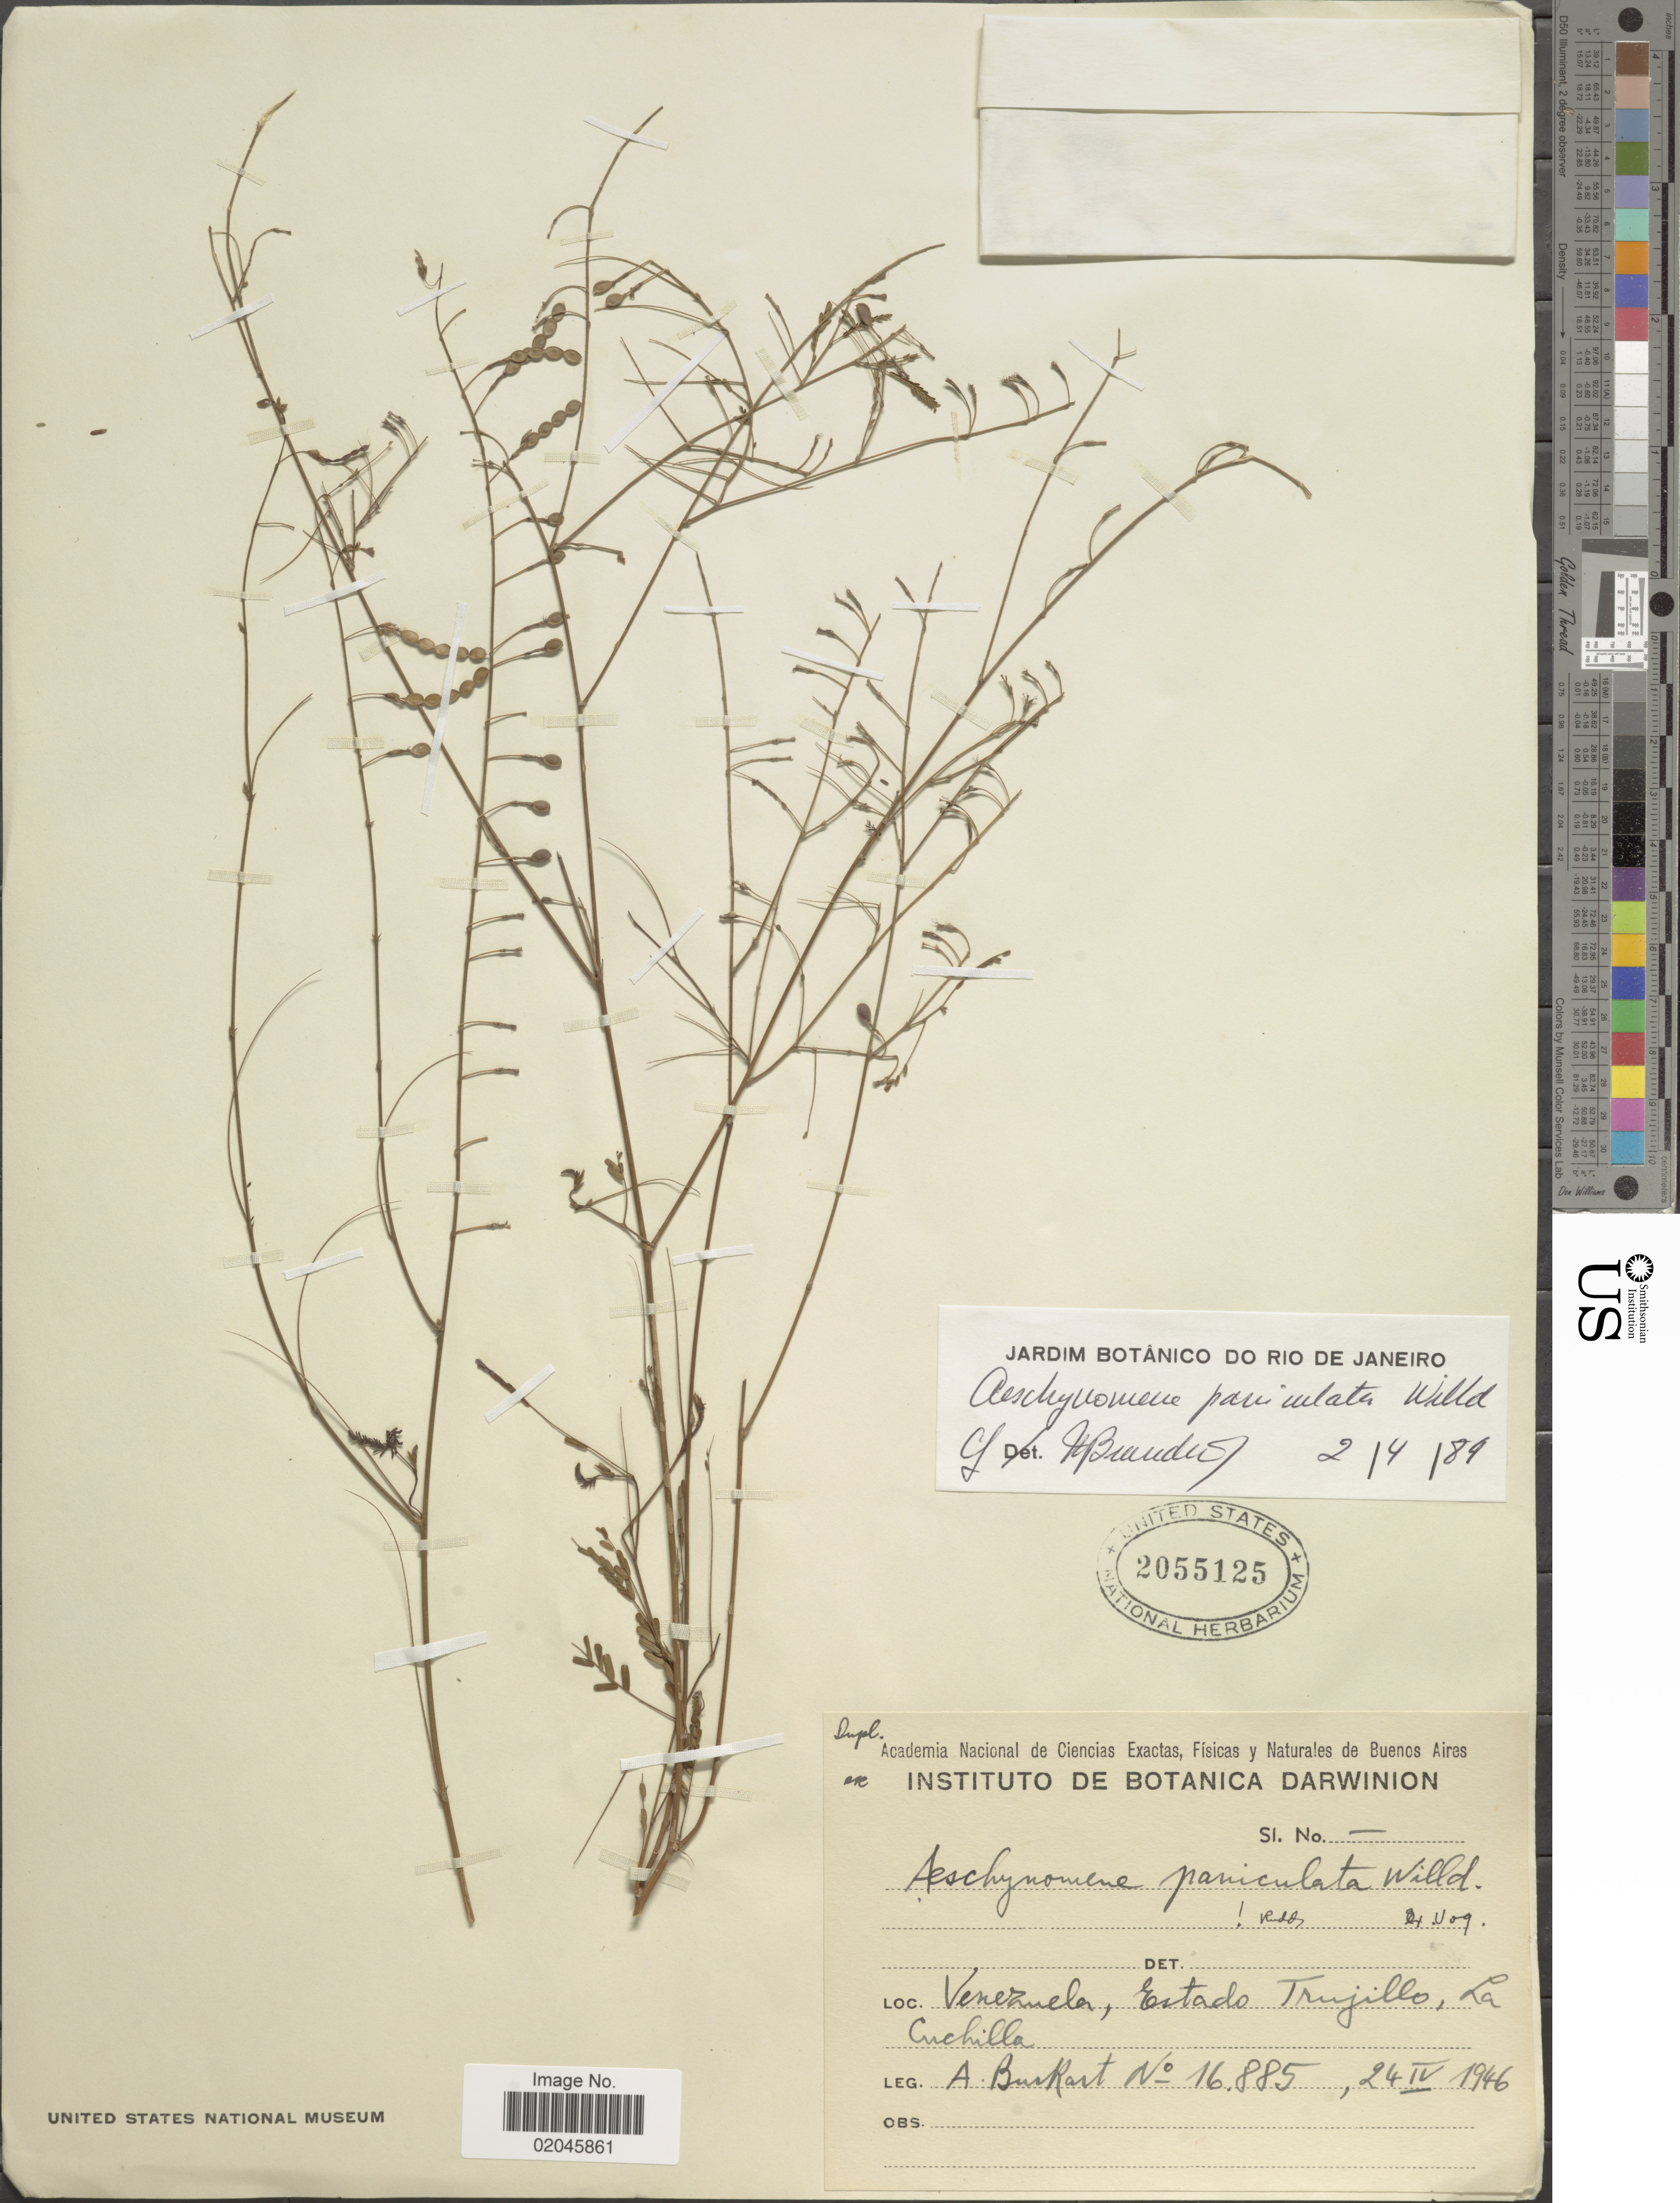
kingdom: Plantae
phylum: Tracheophyta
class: Magnoliopsida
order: Fabales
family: Fabaceae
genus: Aeschynomene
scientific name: Aeschynomene paniculata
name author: Vogel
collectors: A. E. Burkart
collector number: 16885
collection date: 1946-04-24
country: Venezuela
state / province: Trujillo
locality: La Cuchilla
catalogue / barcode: US 2055125